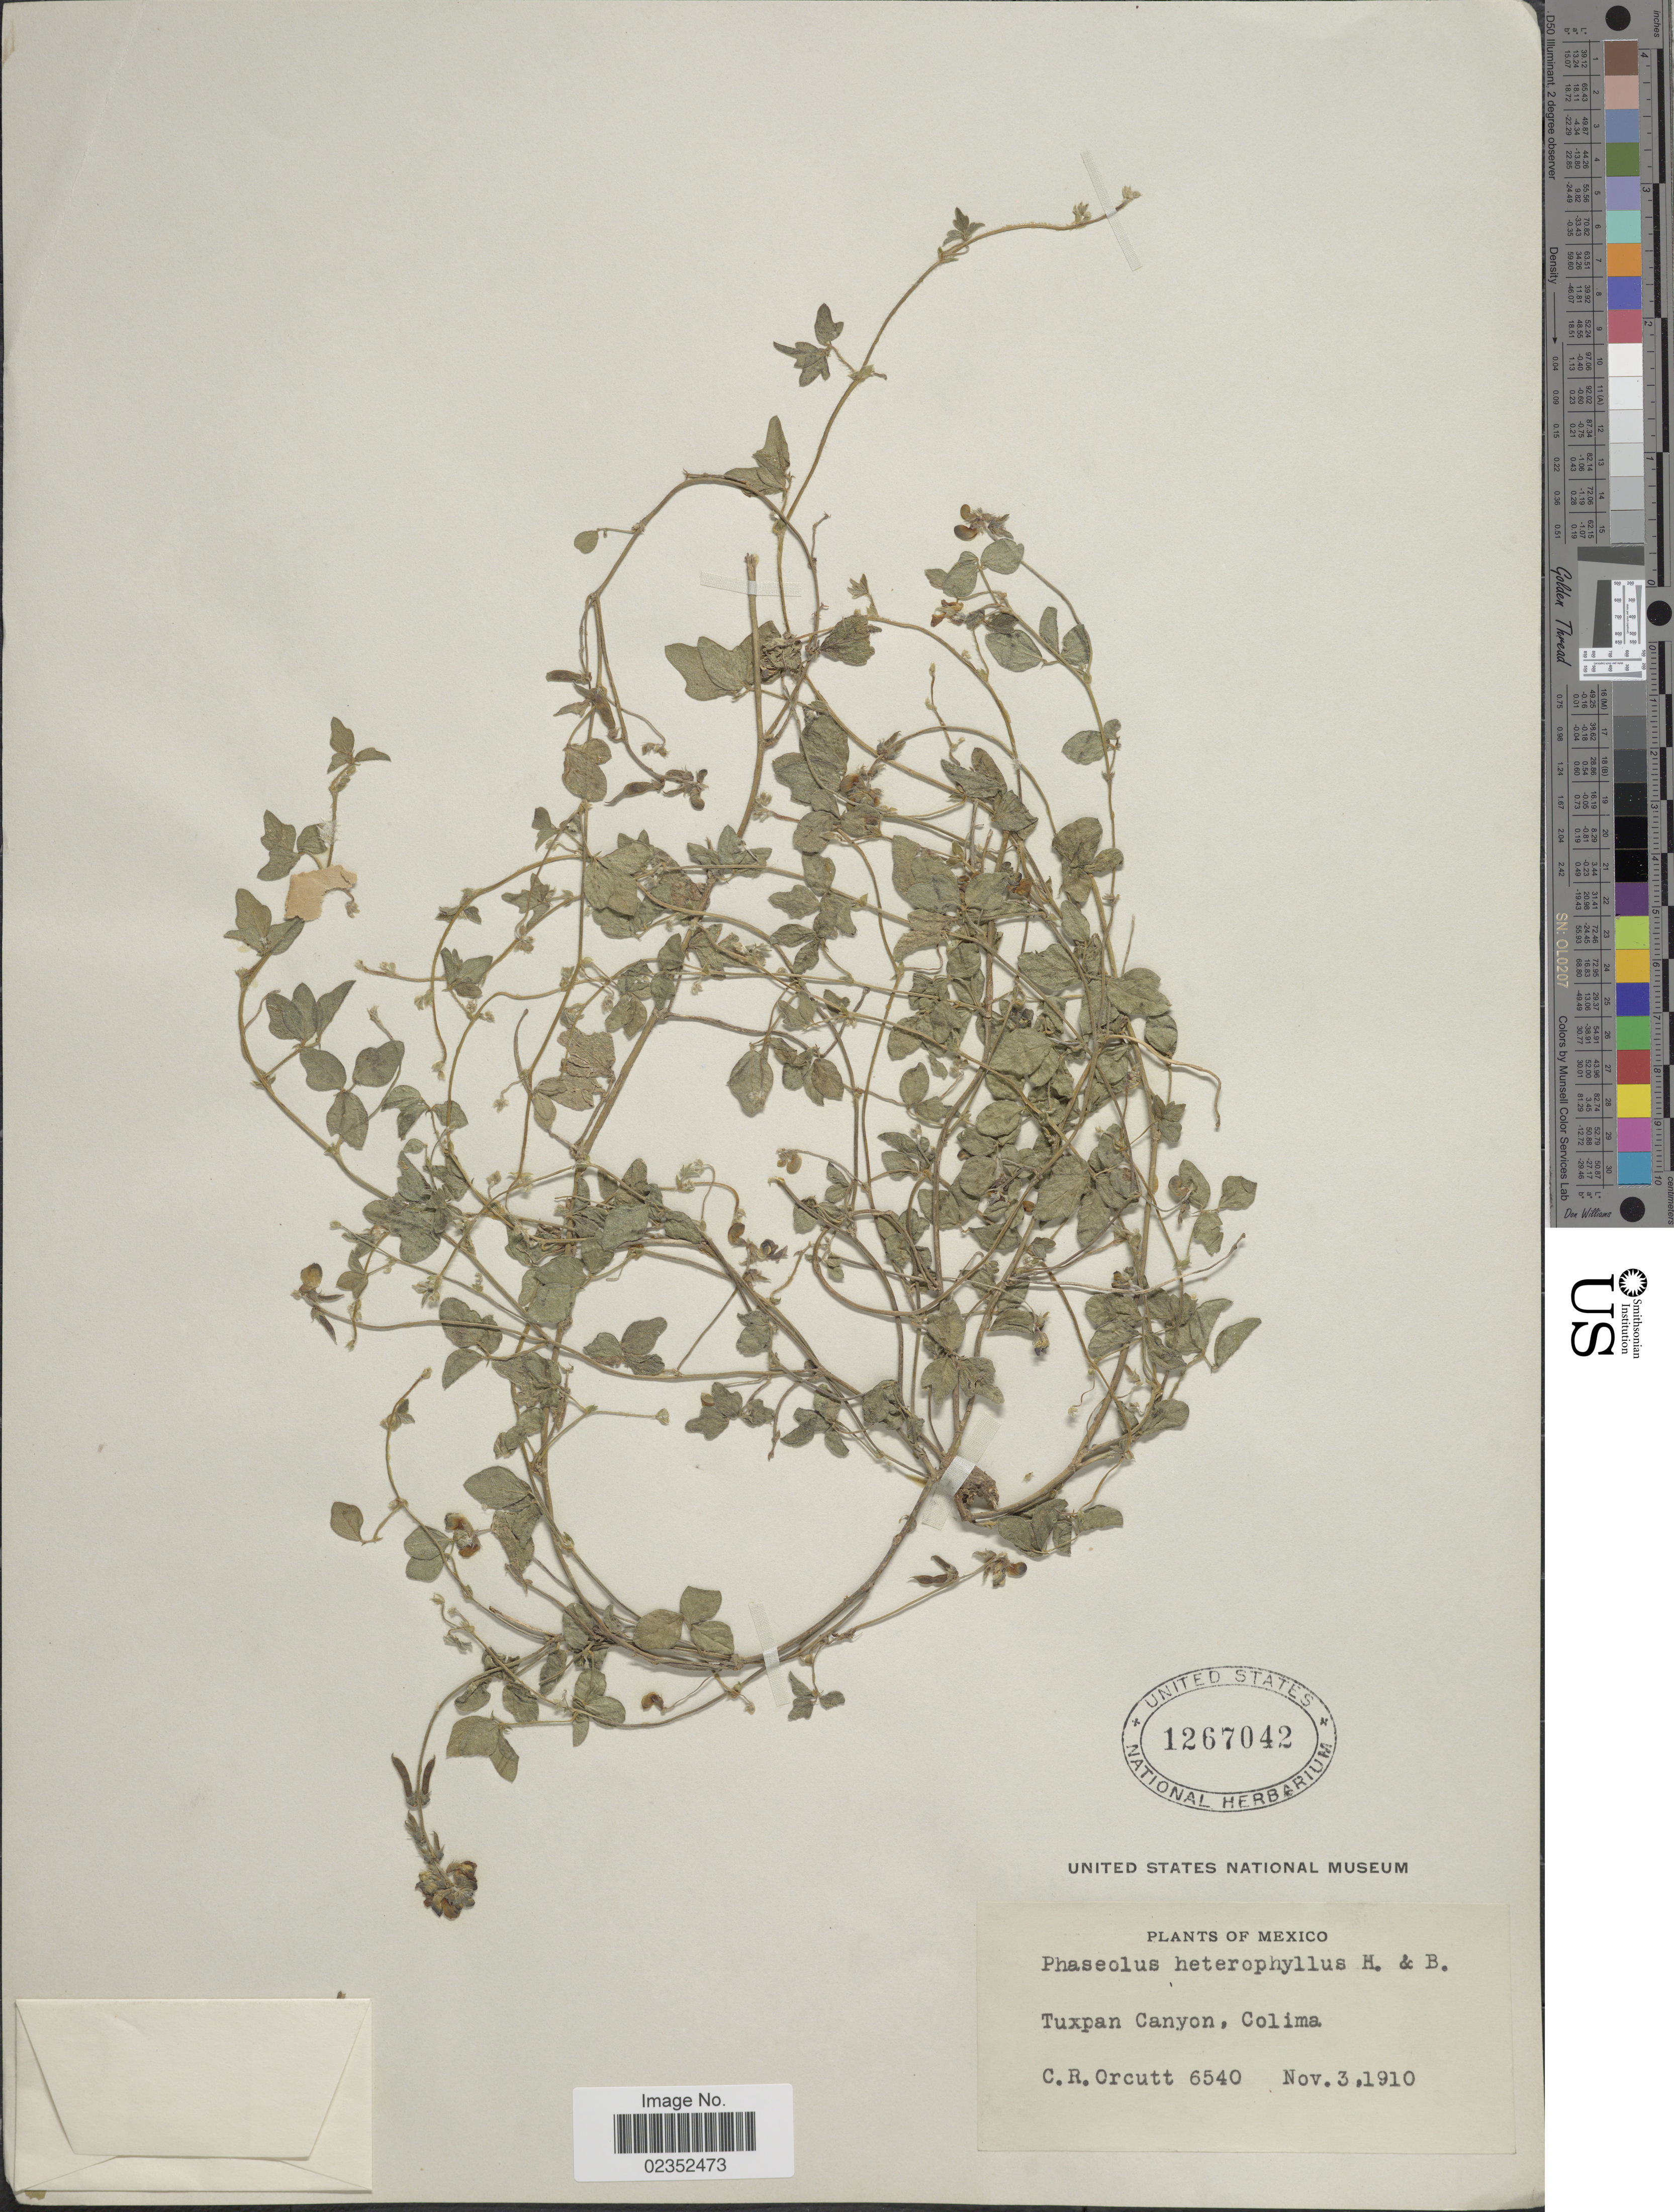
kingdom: Plantae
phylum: Tracheophyta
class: Magnoliopsida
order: Fabales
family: Fabaceae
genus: Macroptilium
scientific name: Macroptilium gibbosifolium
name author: (Ortega) A. Delgado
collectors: C. R. Orcutt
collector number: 6540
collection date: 1910-11-03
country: Mexico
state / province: Colima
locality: Tuxpan Canyon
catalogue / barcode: US 1267042